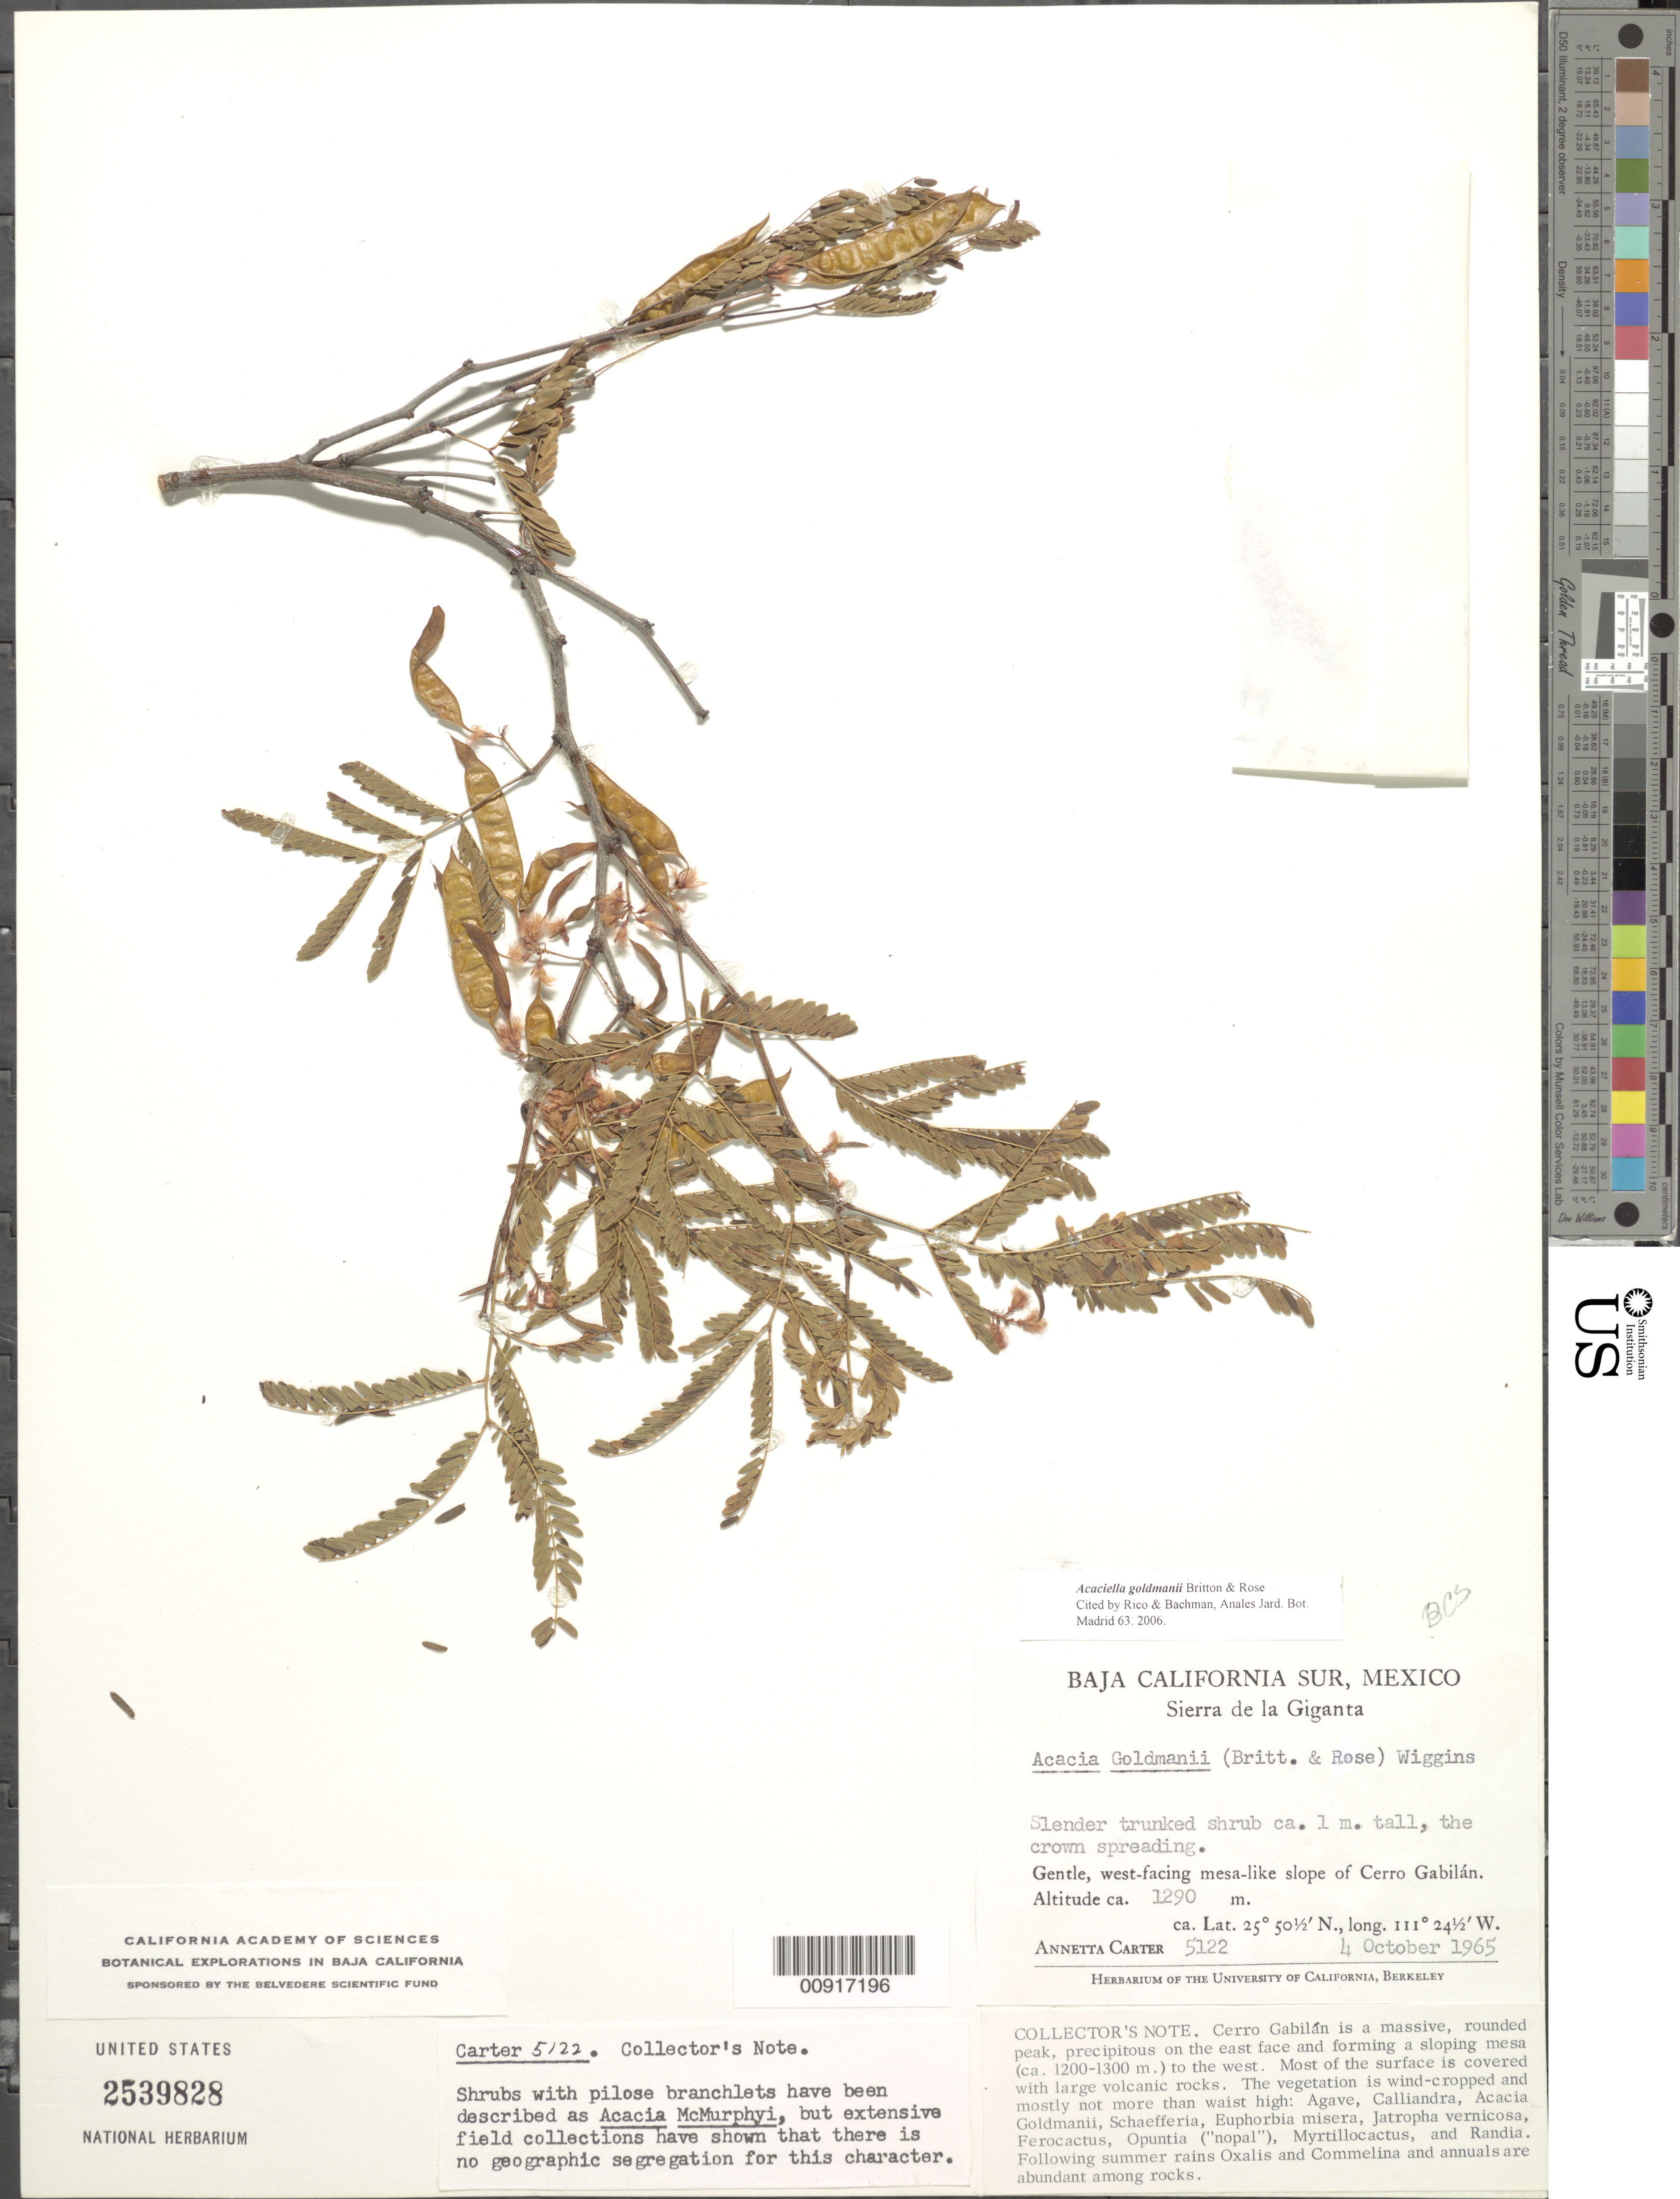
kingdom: Plantae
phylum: Tracheophyta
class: Magnoliopsida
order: Fabales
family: Fabaceae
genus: Acaciella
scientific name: Acaciella goldmanii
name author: Britton & Rose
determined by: Rico, L.; Bachman, --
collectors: A. Carter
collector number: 5122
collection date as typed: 04 Oct 1965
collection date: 1965-10-04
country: Mexico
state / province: Baja California Sur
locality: Gentle, west-facing mesa-like slope of Cerro Gabilán.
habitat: Gentle, west-facing mesa-like slope of cerro.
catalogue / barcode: US 2539828